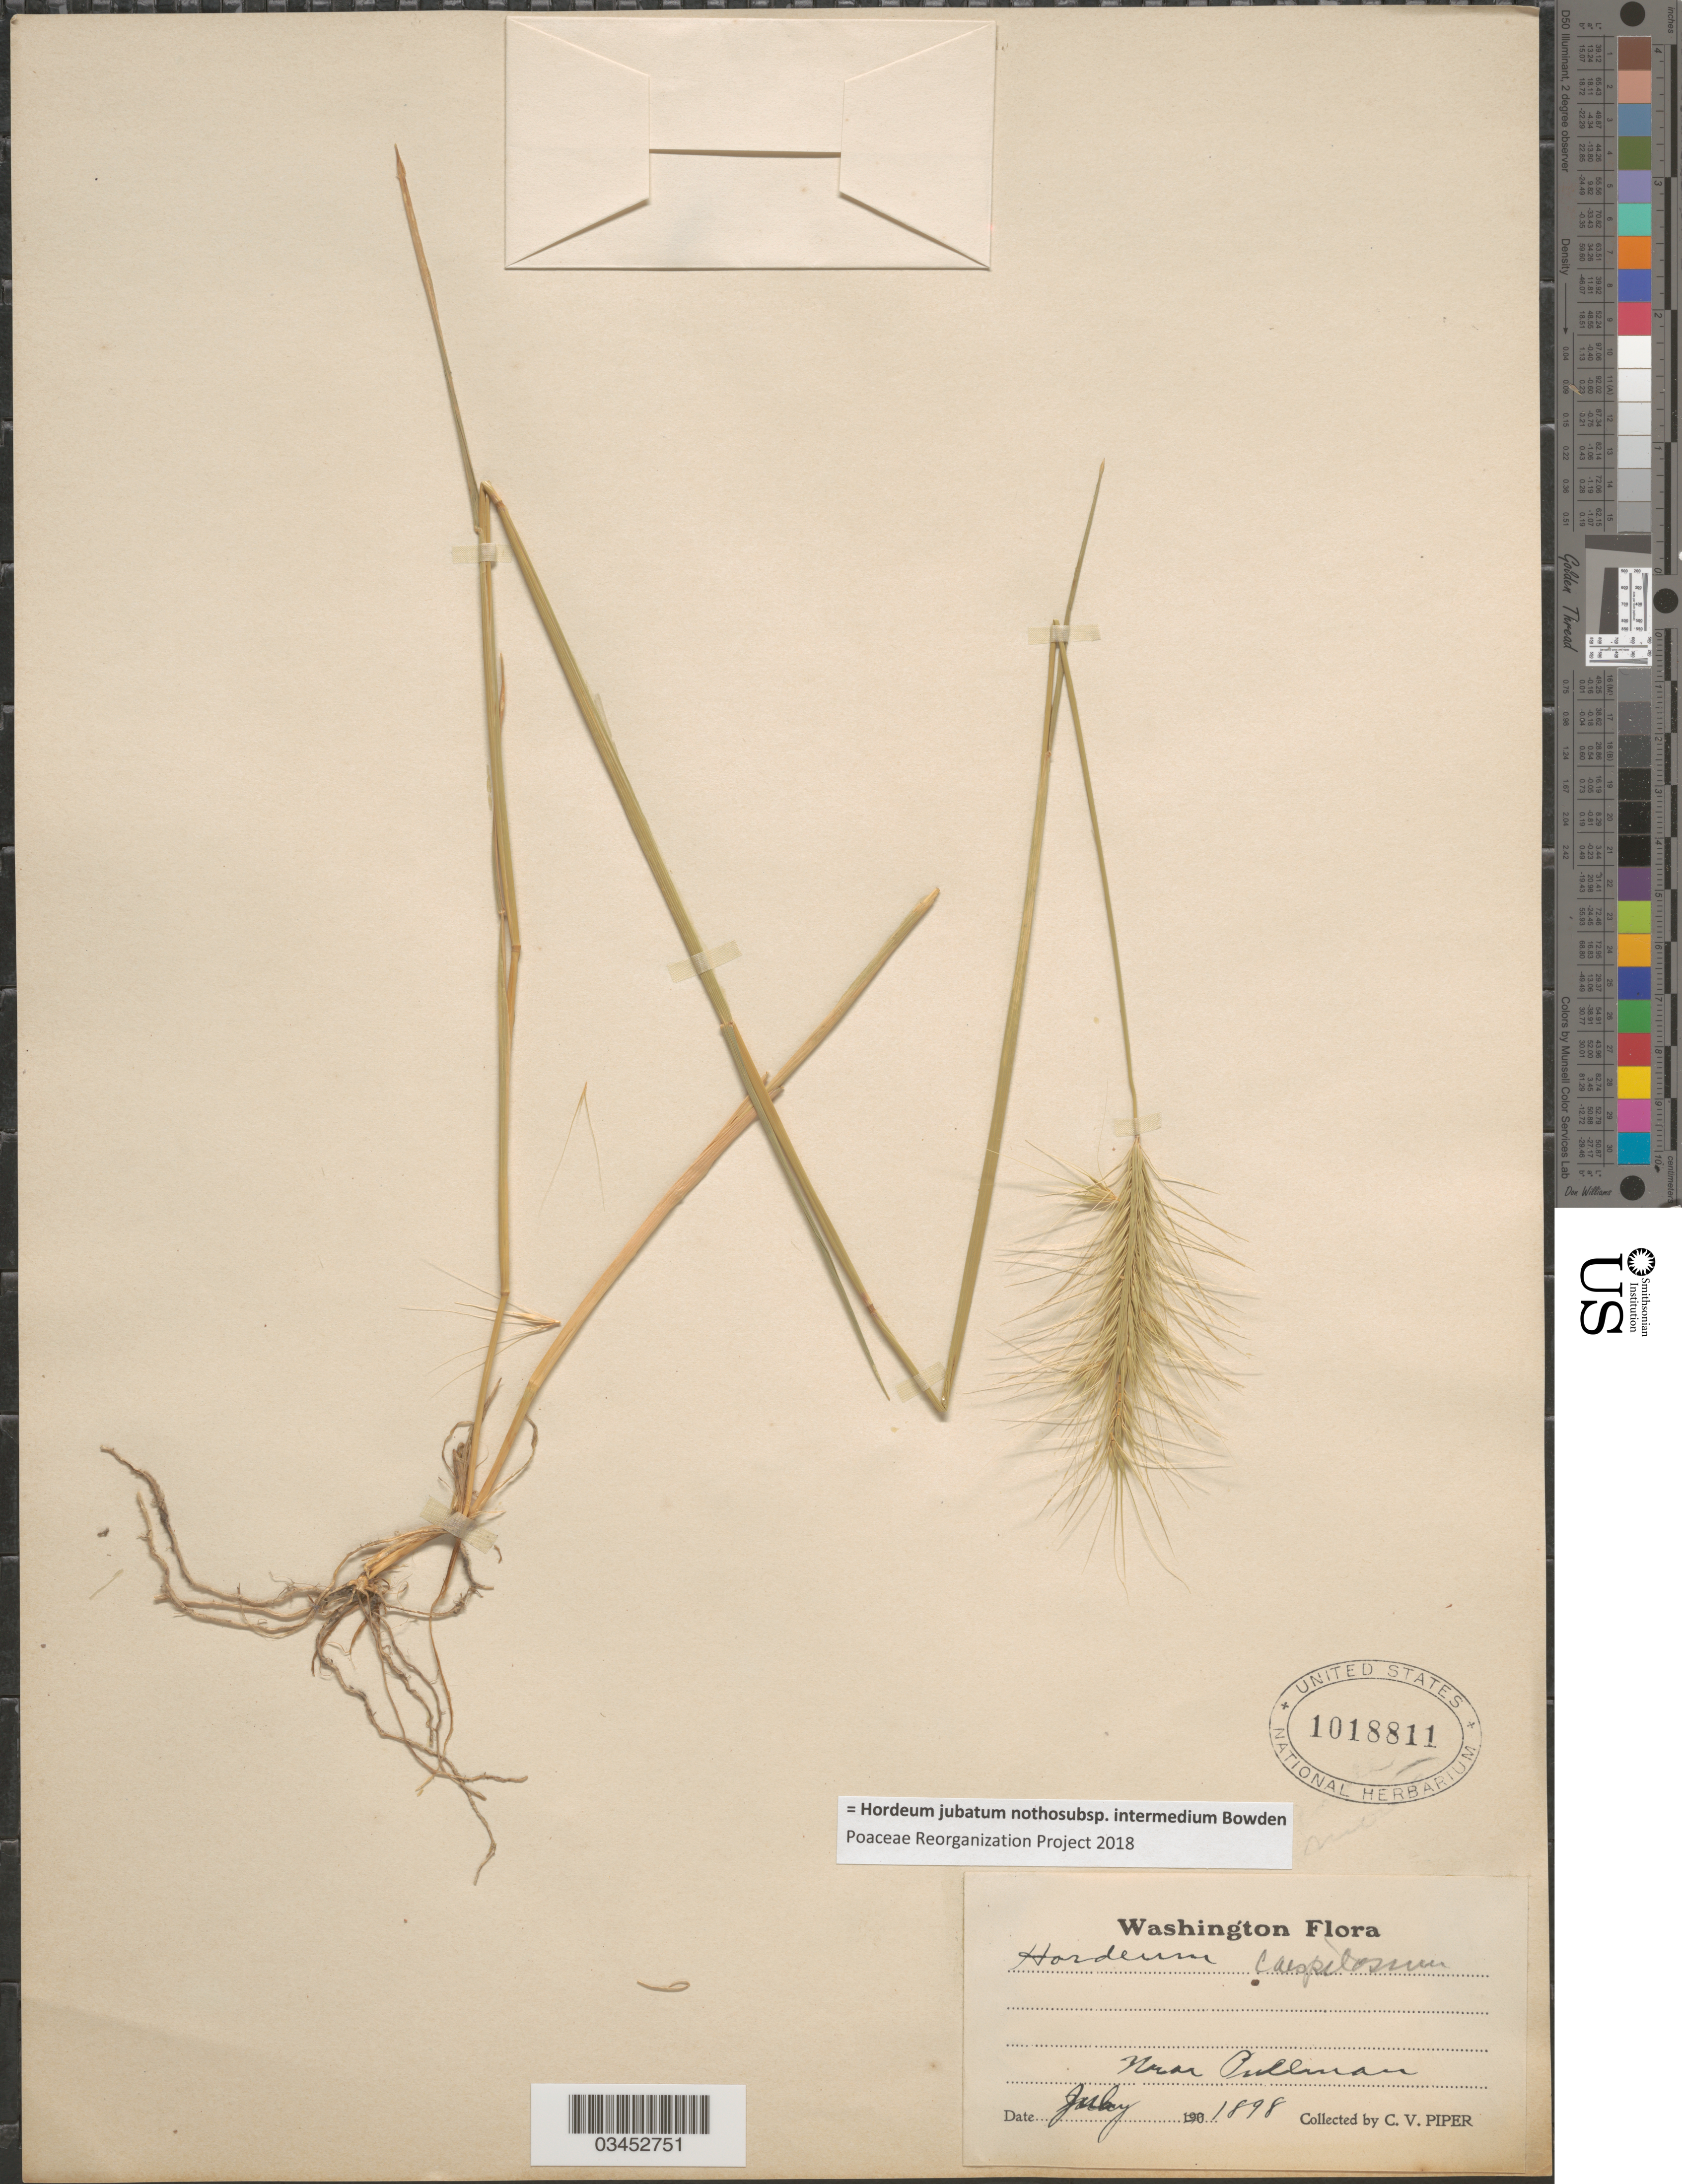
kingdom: Plantae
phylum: Tracheophyta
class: Liliopsida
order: Poales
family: Poaceae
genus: Hordeum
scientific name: Hordeum jubatum nothosubsp. intermedium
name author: Bowden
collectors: C. V. Piper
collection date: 1898-07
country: United States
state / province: Washington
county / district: Whitman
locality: Near Pullman.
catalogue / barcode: US 1018811